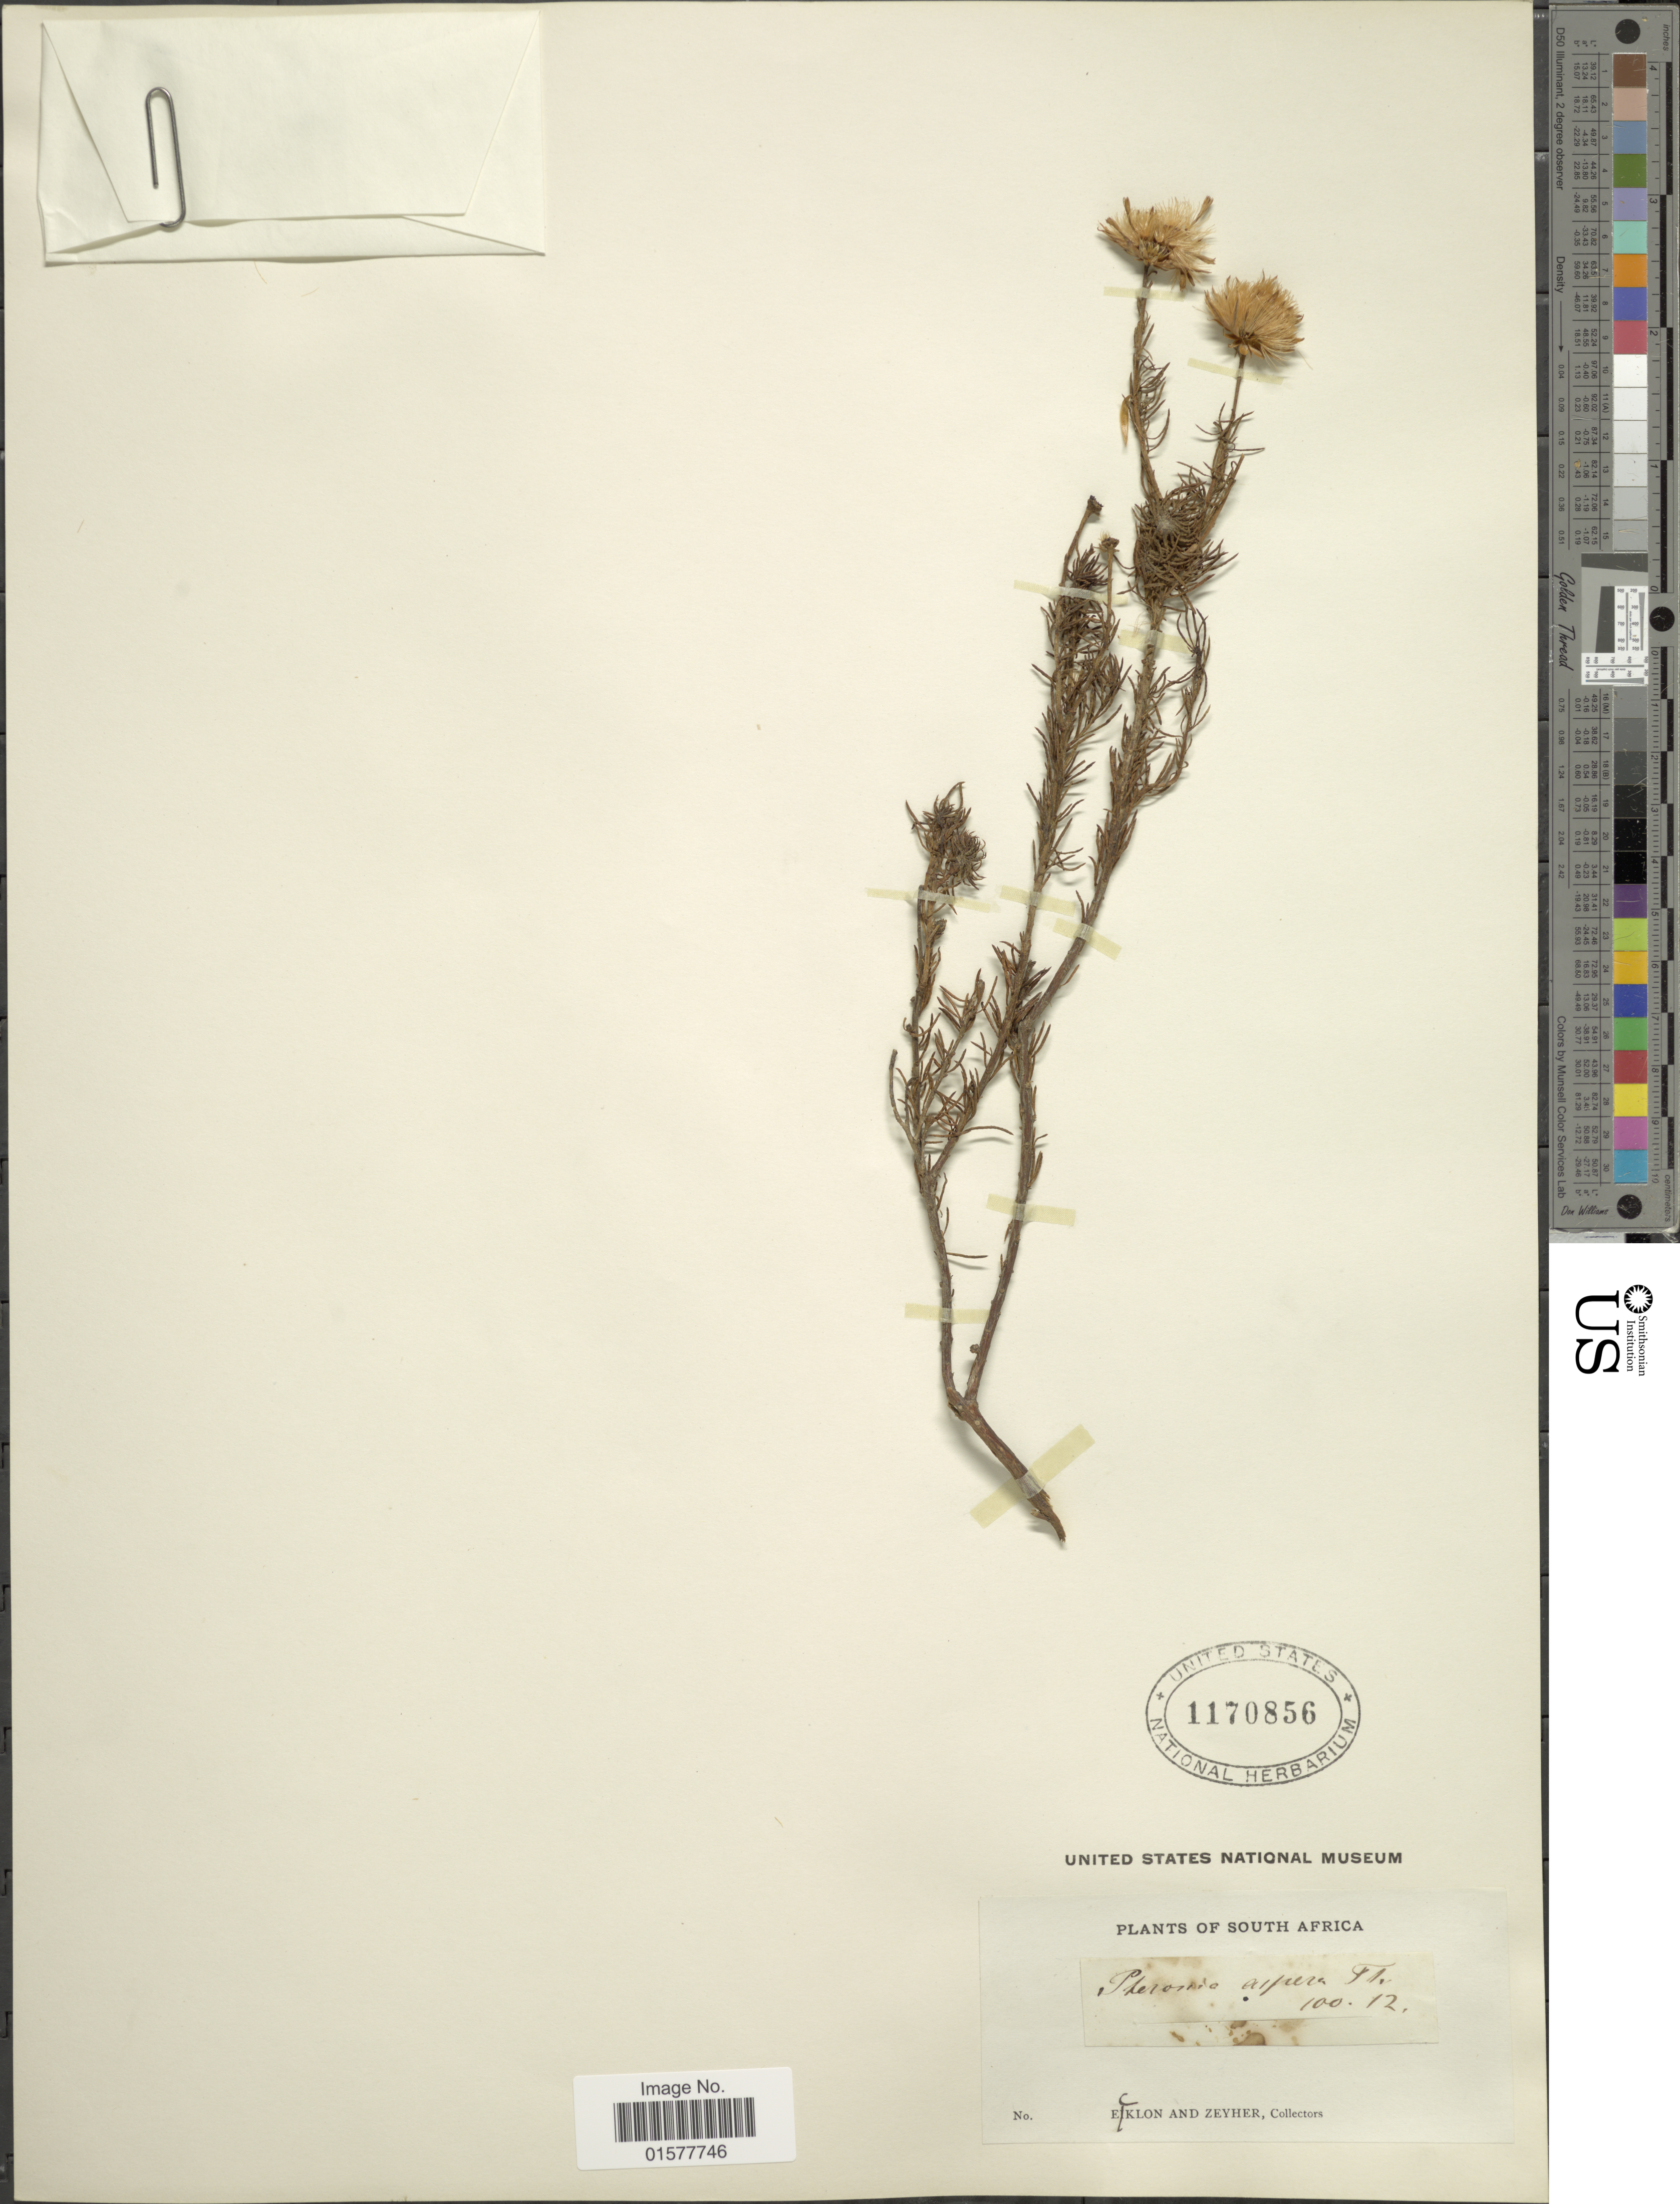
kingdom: Plantae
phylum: Tracheophyta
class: Magnoliopsida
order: Asterales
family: Asteraceae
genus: Pteronia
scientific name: Pteronia aspera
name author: Thunb.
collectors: -. Ecklon & -. Zeyher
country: South Africa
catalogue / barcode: US 1170856